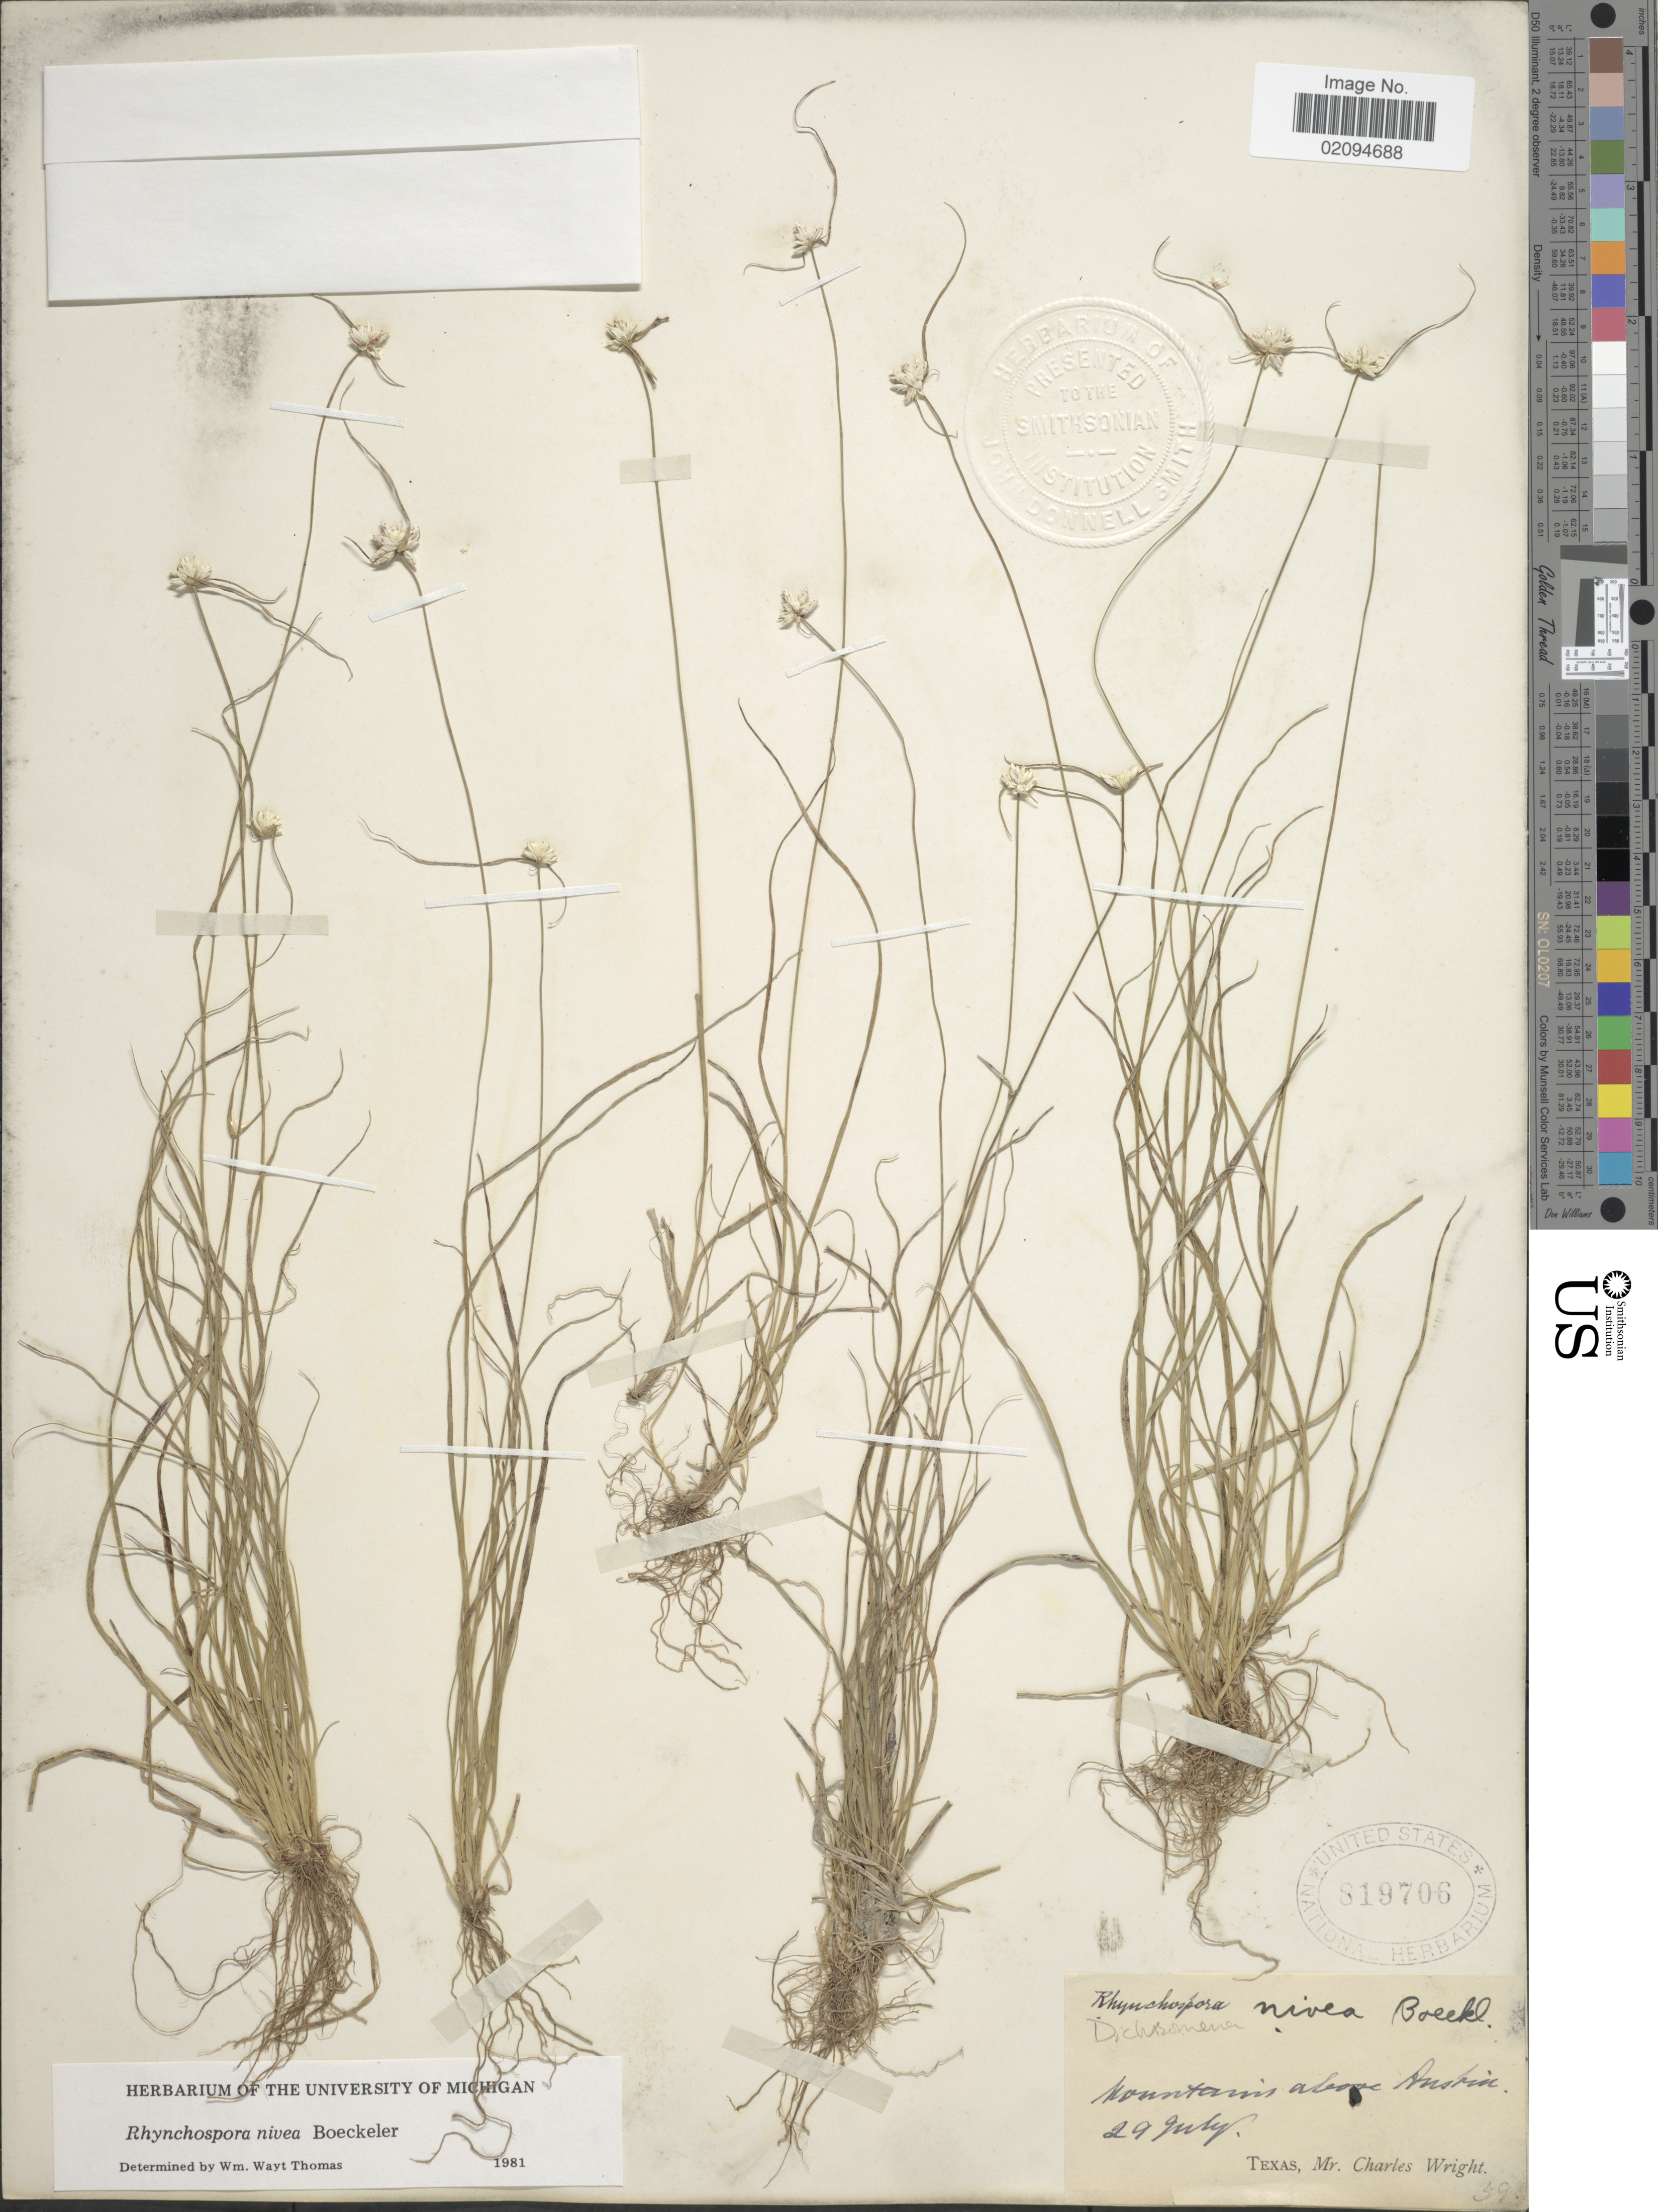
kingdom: Plantae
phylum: Tracheophyta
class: Liliopsida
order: Poales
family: Cyperaceae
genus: Rhynchospora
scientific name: Rhynchospora nivea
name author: Boeckeler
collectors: C. H. Wright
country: United States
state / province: Texas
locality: Mountains above Austin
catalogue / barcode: US 819706